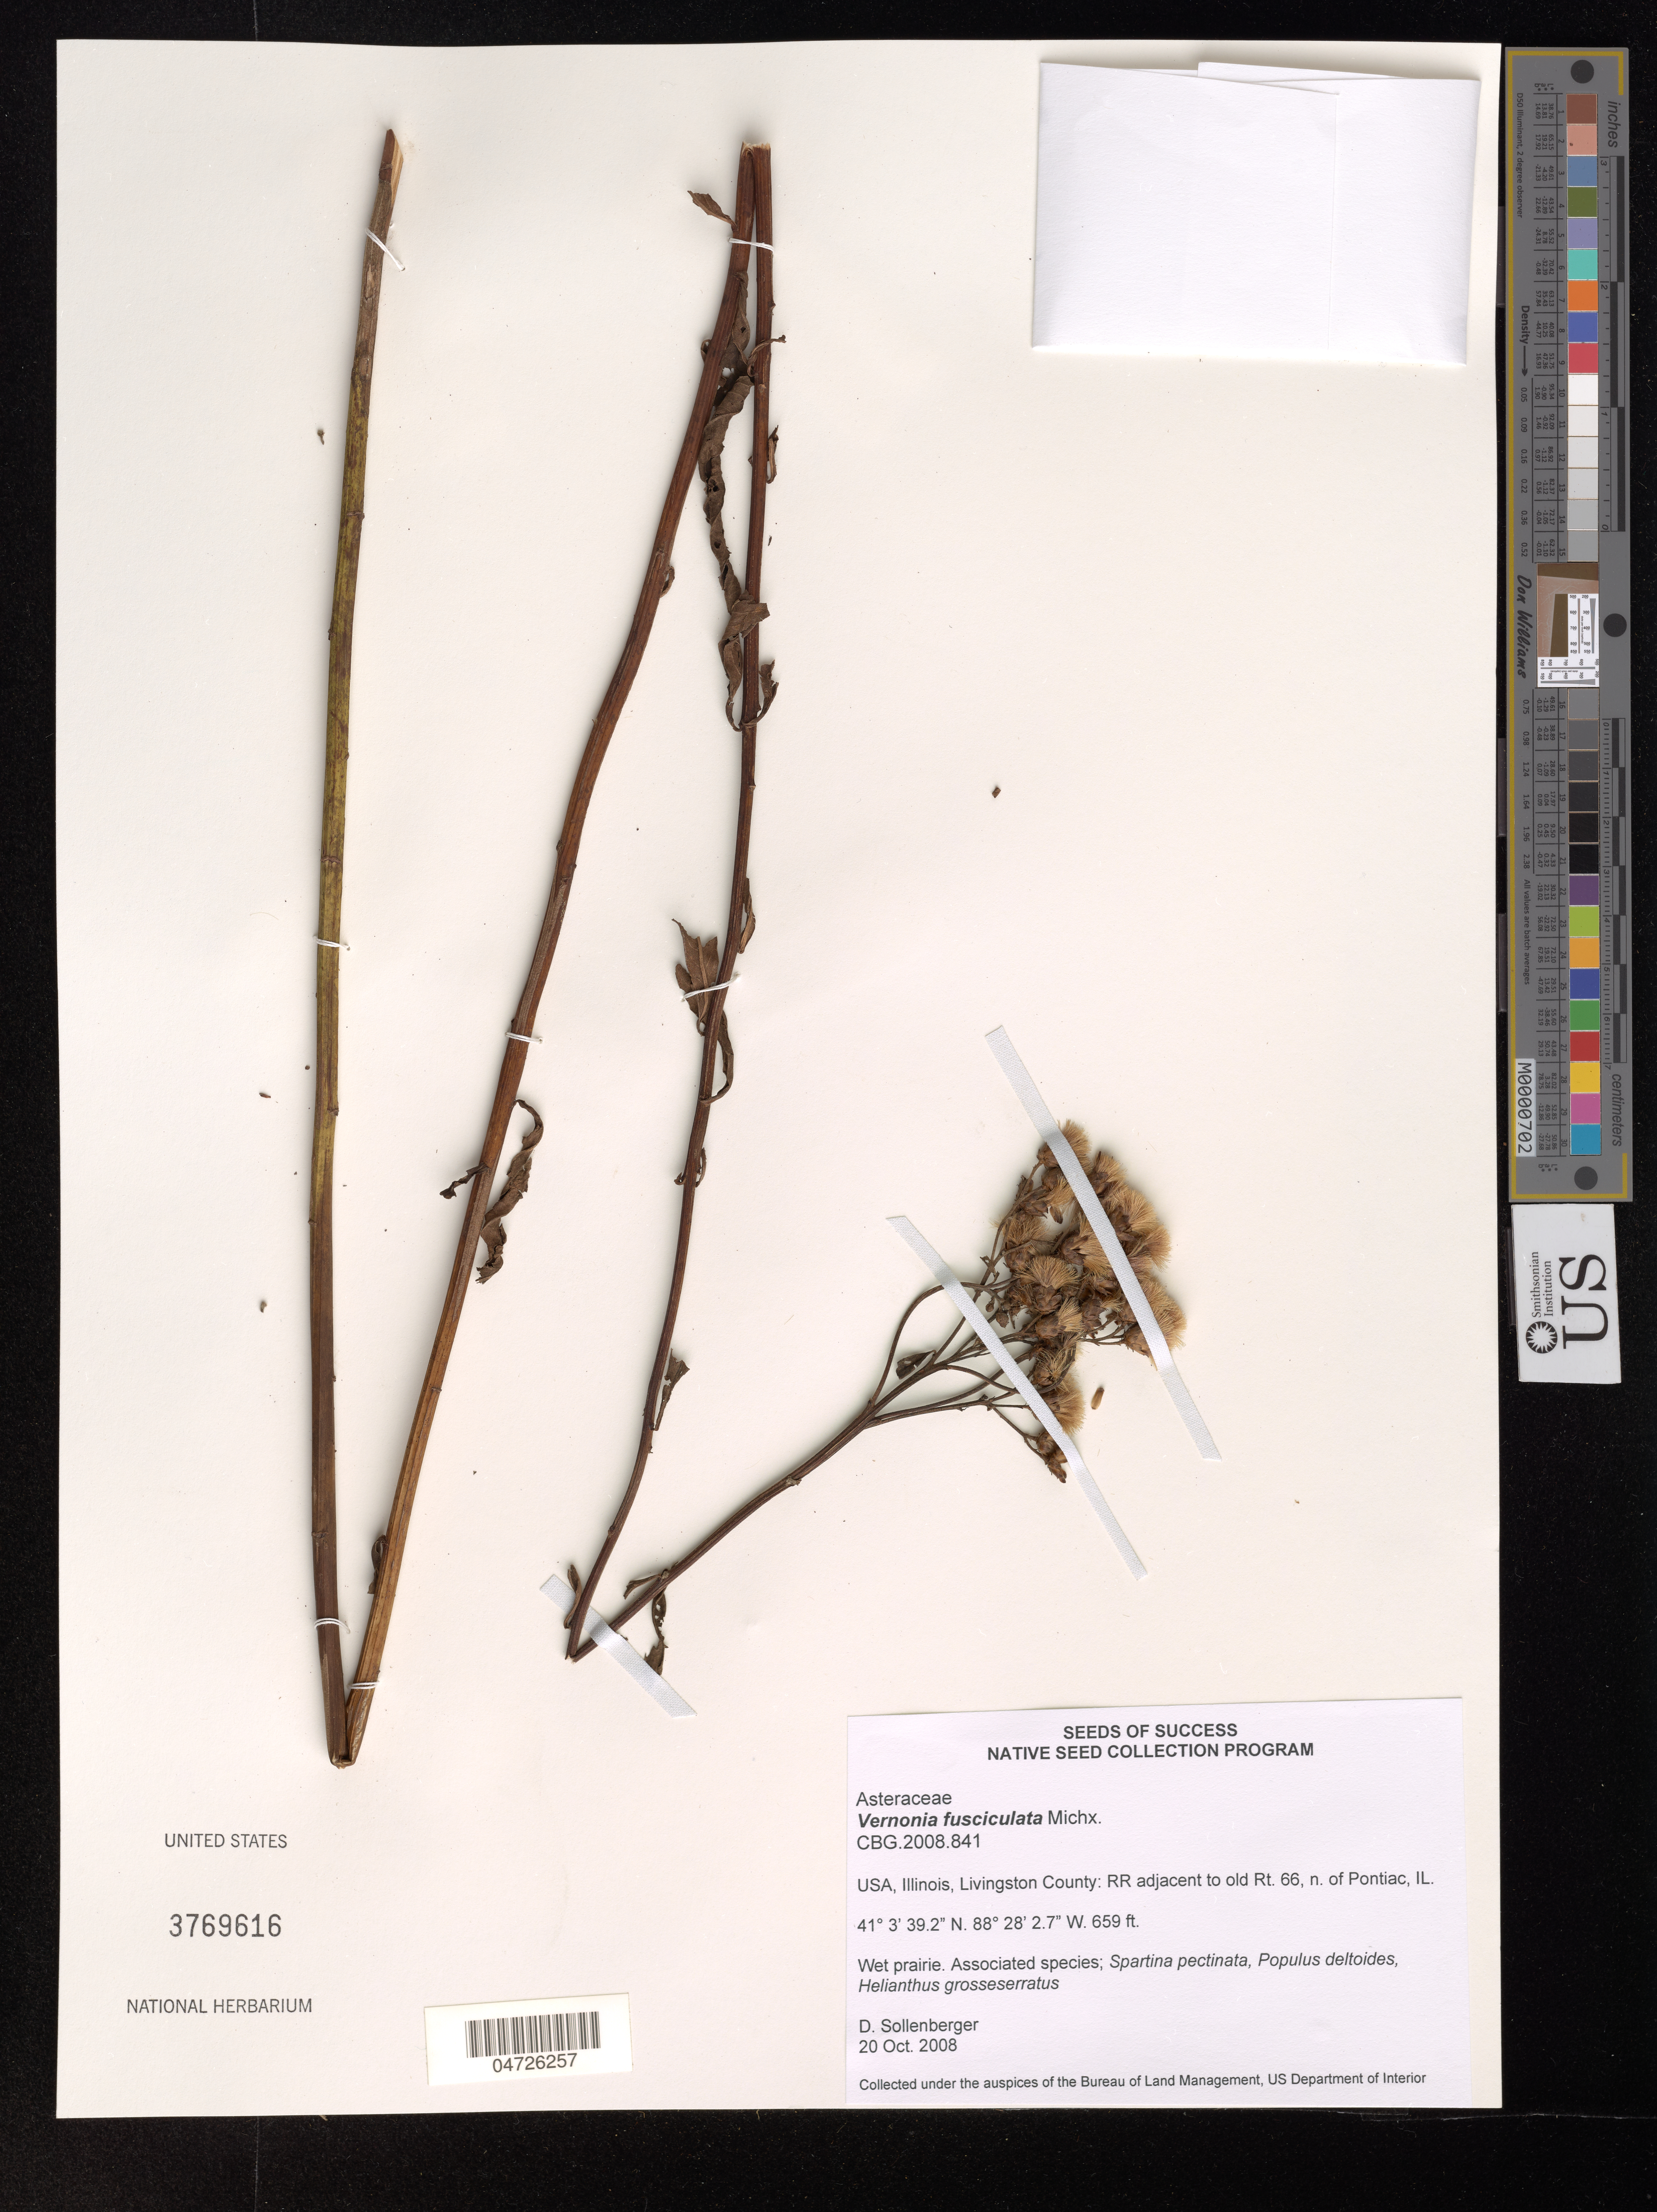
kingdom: Plantae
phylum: Tracheophyta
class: Magnoliopsida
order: Asterales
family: Asteraceae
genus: Vernonia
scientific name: Vernonia fasciculata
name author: Michx.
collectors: D. Sollenberger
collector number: CBG.2008.841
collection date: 2008-10-20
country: United States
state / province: Illinois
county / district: Livingston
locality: Livingston County: RR adjacent to old Rt. 66, n. of Pontiac.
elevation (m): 201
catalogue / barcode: US 3769616